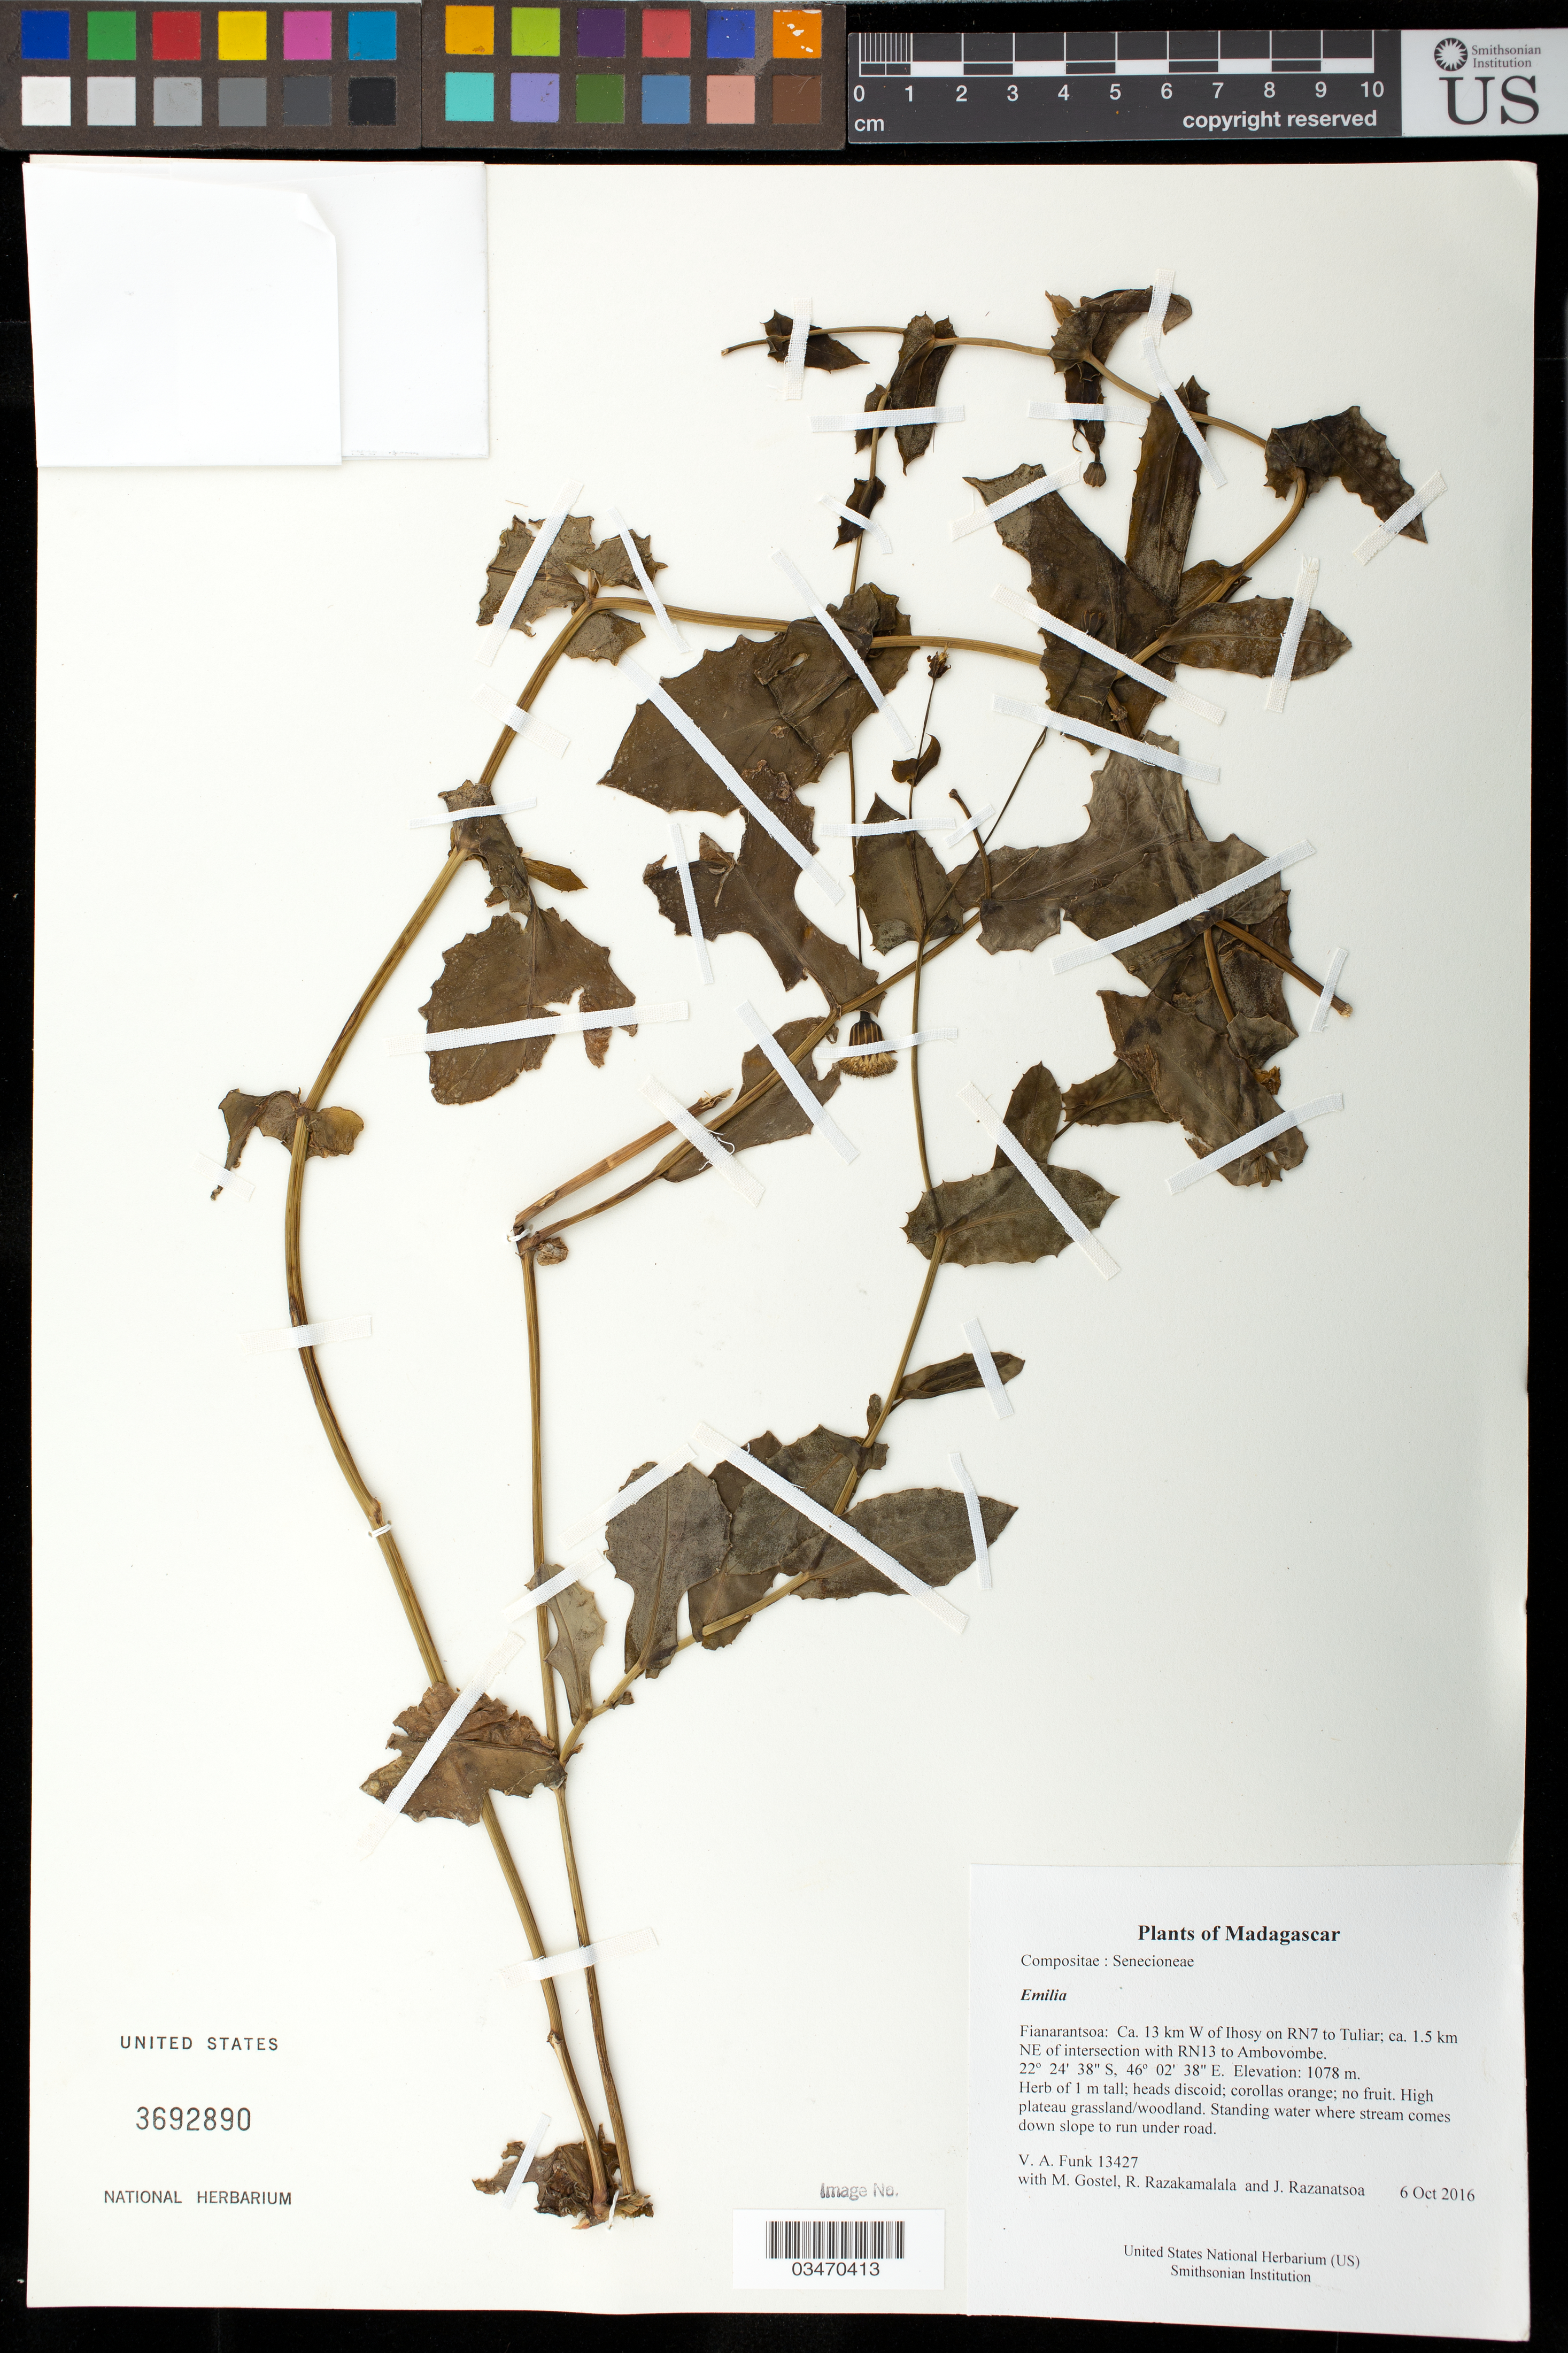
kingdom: Plantae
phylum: Tracheophyta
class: Magnoliopsida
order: Asterales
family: Asteraceae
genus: Emilia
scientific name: Emilia sp.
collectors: M. R. Gostel, R. Razakamalala & J. Razanatsoa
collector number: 13427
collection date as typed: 6 Oct 2016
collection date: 2016-10-06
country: Madagascar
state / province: Ihorombe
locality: Ca. 13 km W of Ihosy on RN7 to Tuliar; ca. 1.5 km NE of intersection with RN13 to Ambovombe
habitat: High plateau grassland/woodland. Standing water where stream comes down slope to run under road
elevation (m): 1078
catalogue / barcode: US 3692890